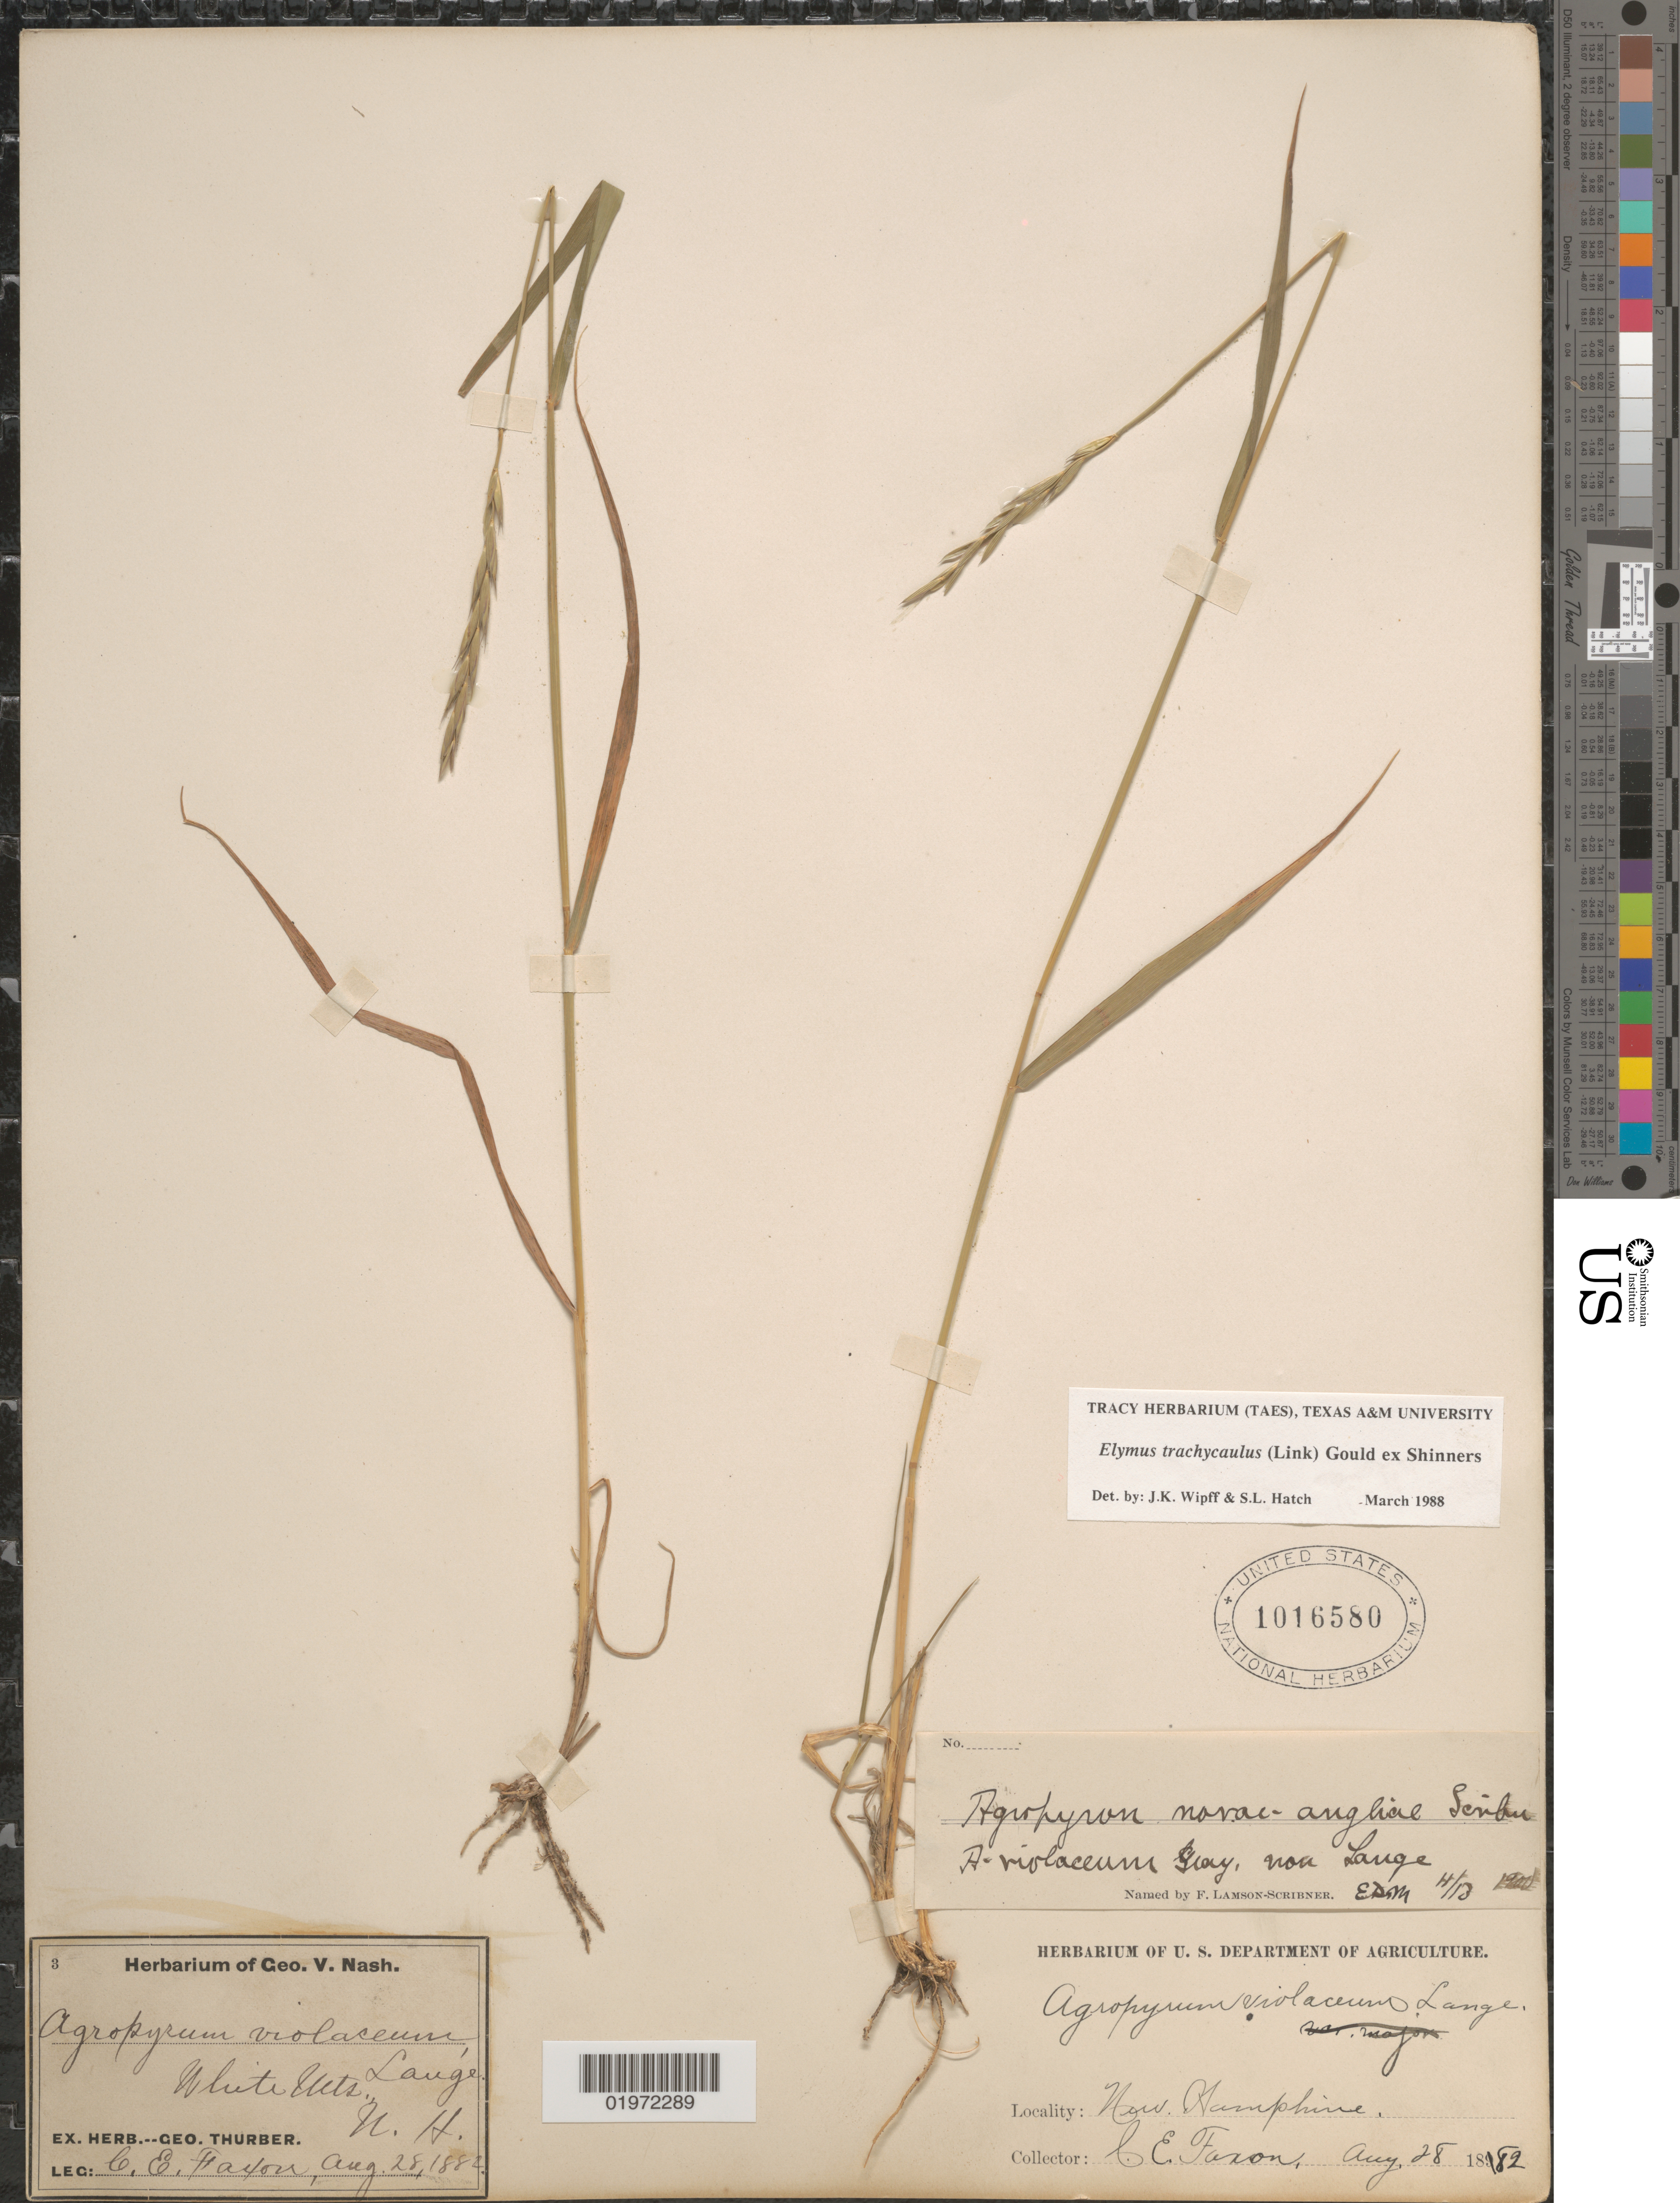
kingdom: Plantae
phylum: Tracheophyta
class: Liliopsida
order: Poales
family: Poaceae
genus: Elymus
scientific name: Elymus trachycaulus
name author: (Link) Gould ex Shinners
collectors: C. Faxon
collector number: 3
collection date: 1882-08-28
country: United States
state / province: New Hampshire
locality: White Mts.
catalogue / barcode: US 1016580